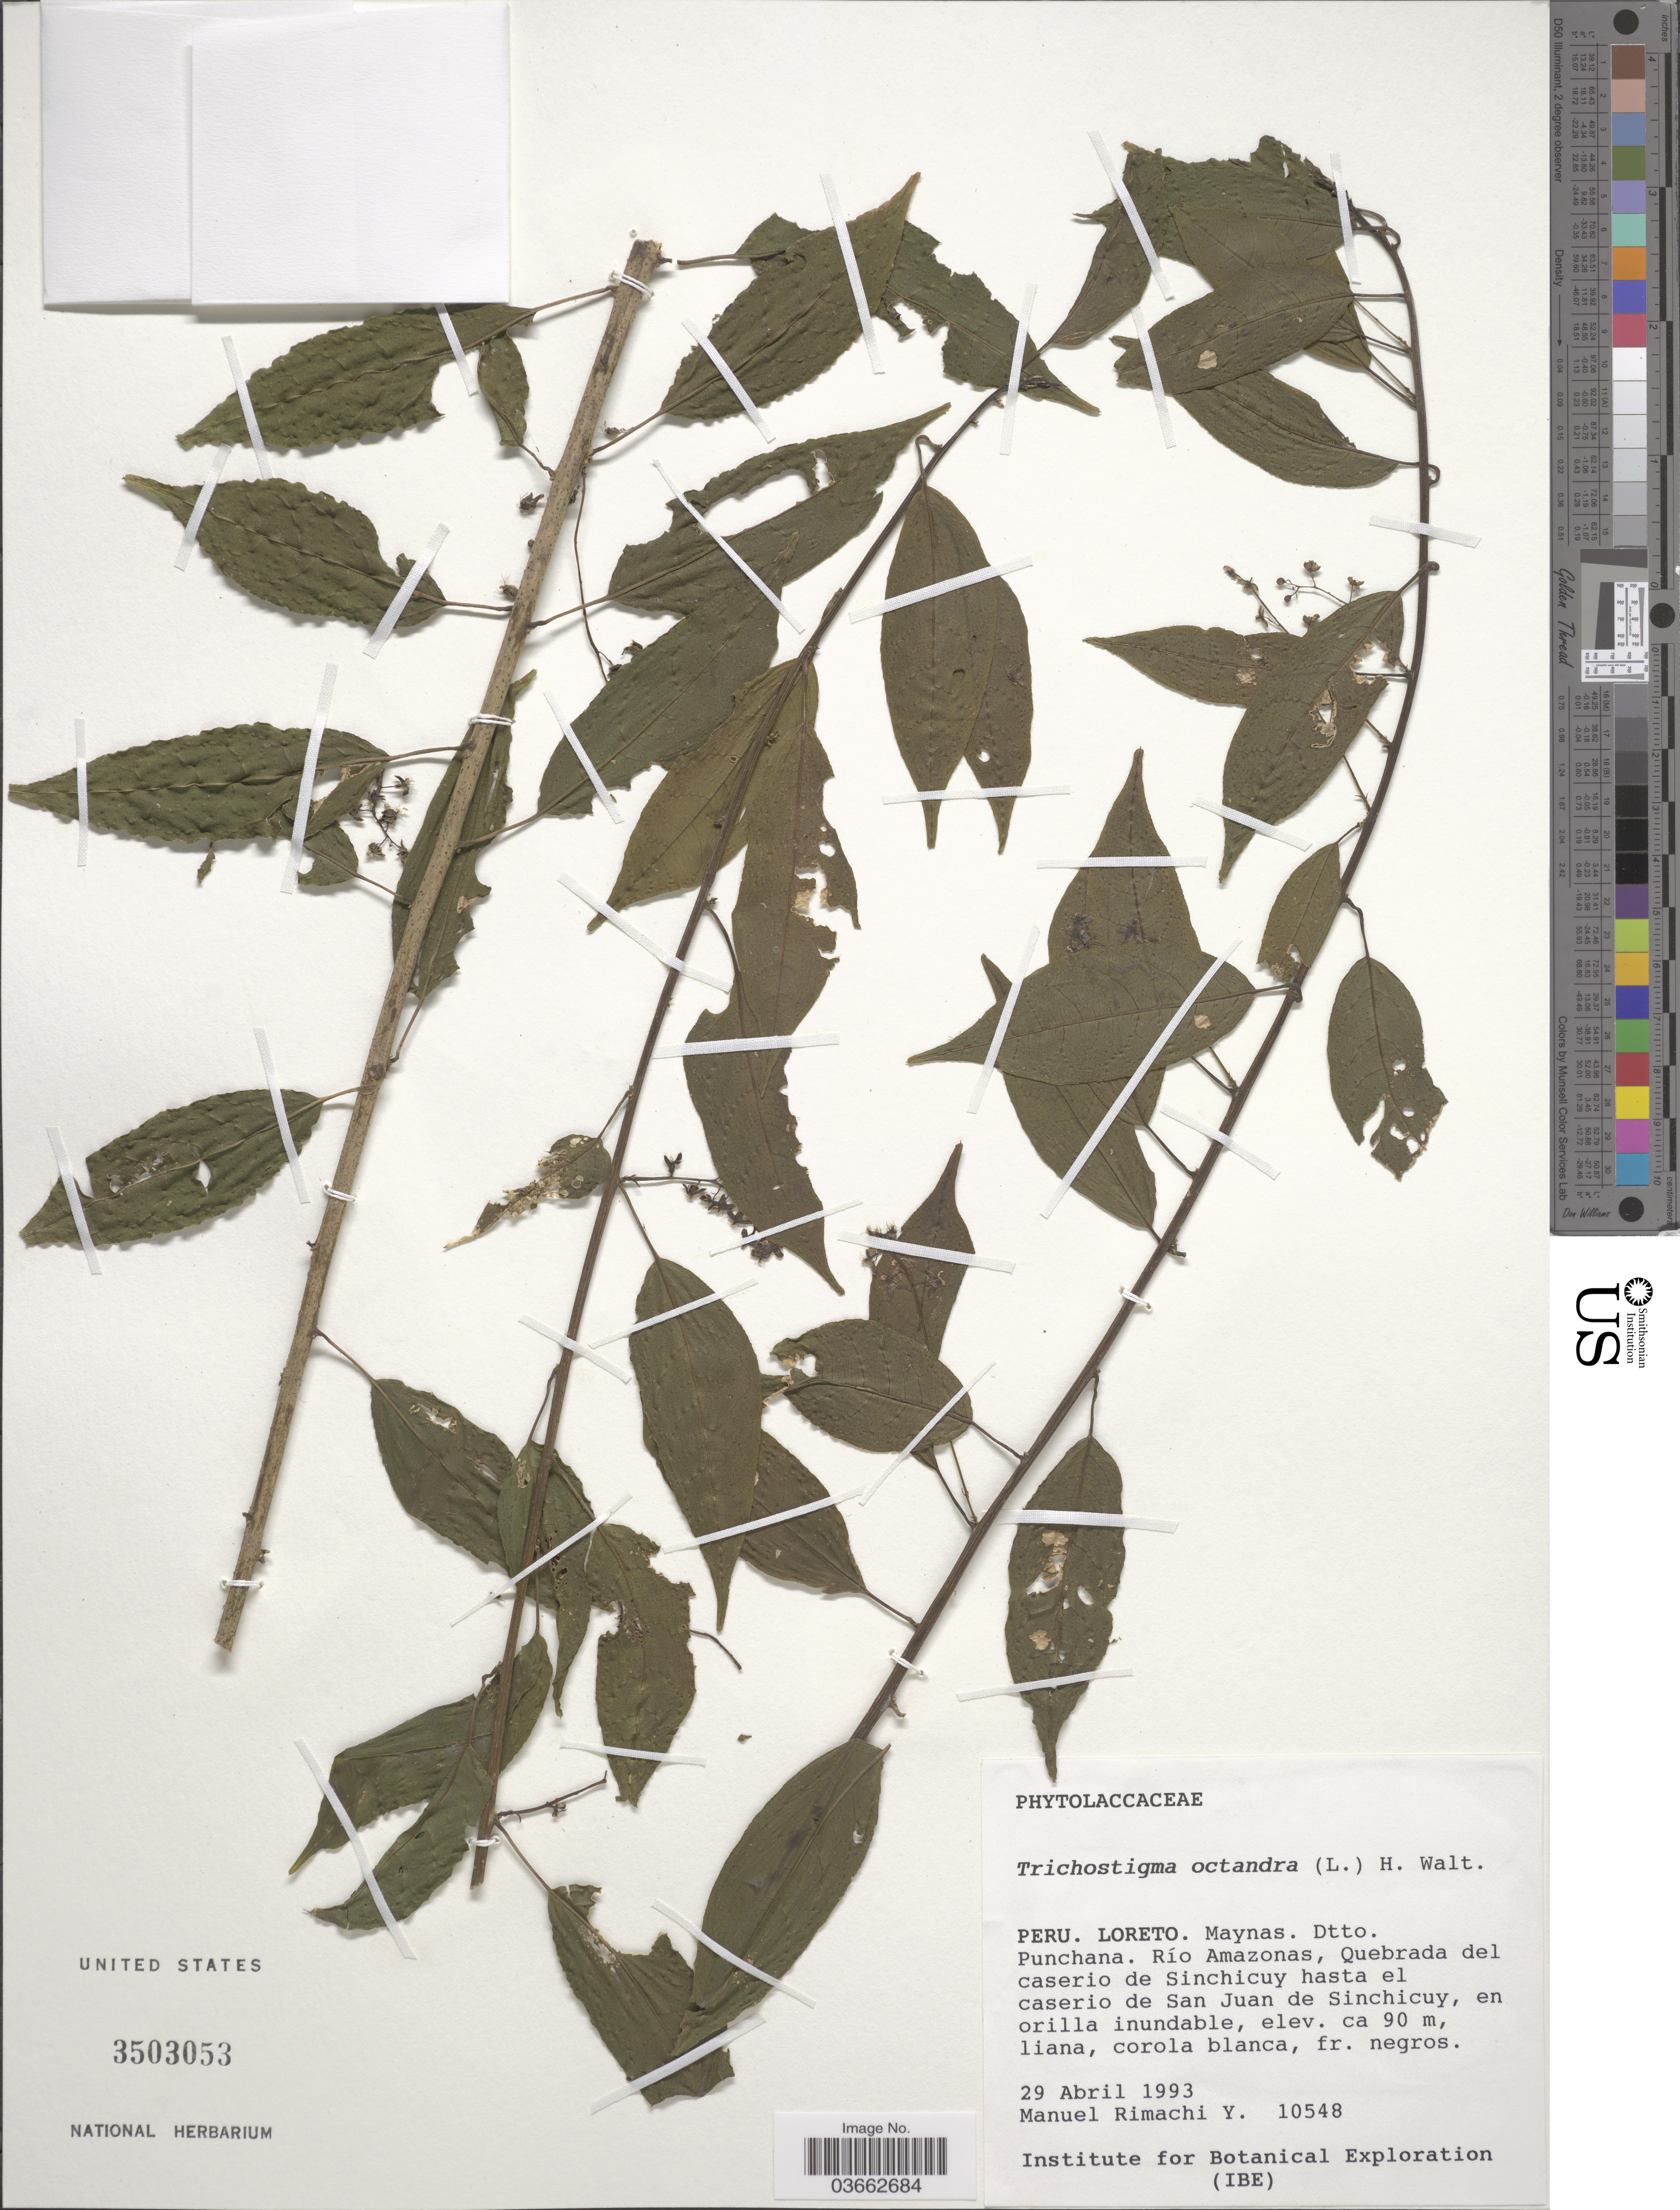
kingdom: Plantae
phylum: Tracheophyta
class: Magnoliopsida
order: Caryophyllales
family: Phytolaccaceae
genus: Trichostigma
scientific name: Trichostigma octandrum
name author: (L.) H. Walter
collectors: M. Rimachi Y.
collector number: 10548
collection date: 1993-04-29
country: Peru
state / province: Loreto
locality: Maynas. Dtto. Punchana. Río Amazonas, Quebrada del caserio de Sinchicuy hasta el caserio de San Juan de Sinchicuy.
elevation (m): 90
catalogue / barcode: US 3503053